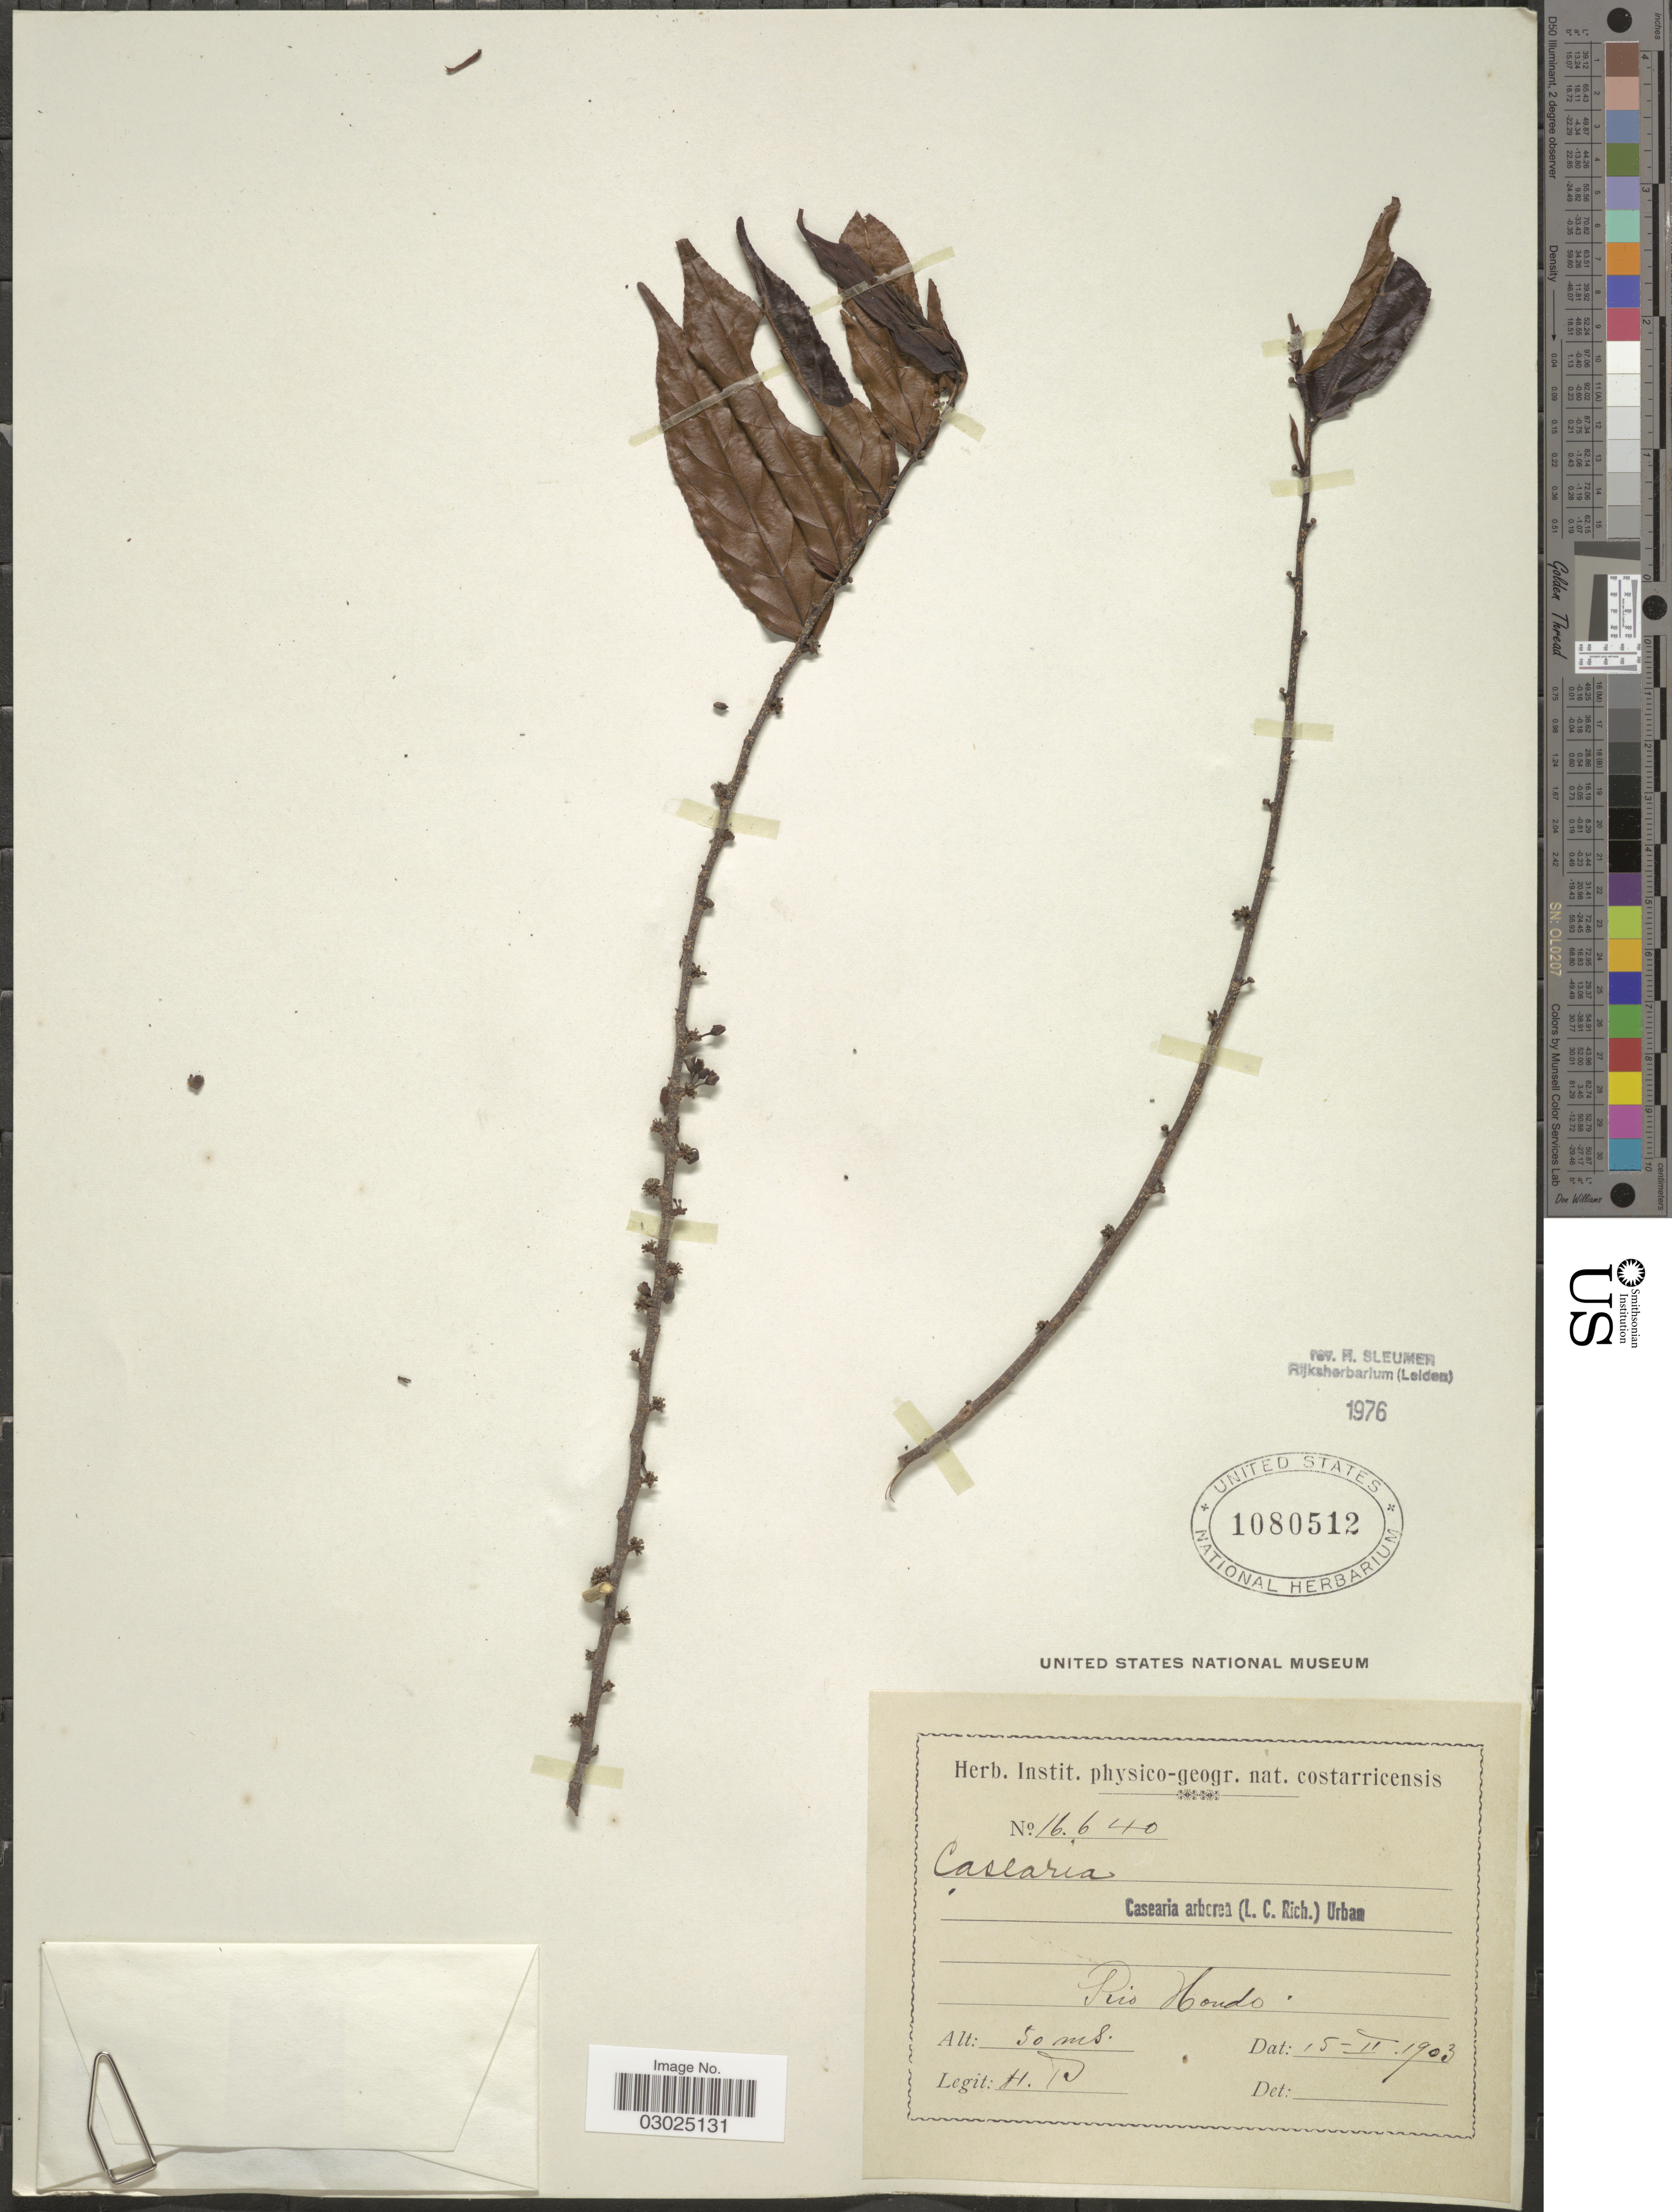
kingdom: Plantae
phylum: Tracheophyta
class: Magnoliopsida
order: Malpighiales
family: Salicaceae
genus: Casearia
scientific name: Casearia arborea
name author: (Rich.) Urb.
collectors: H. P.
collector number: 16640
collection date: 1903-02-15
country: Costa Rica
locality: Rio Hondo.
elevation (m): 50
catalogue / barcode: US 1080512